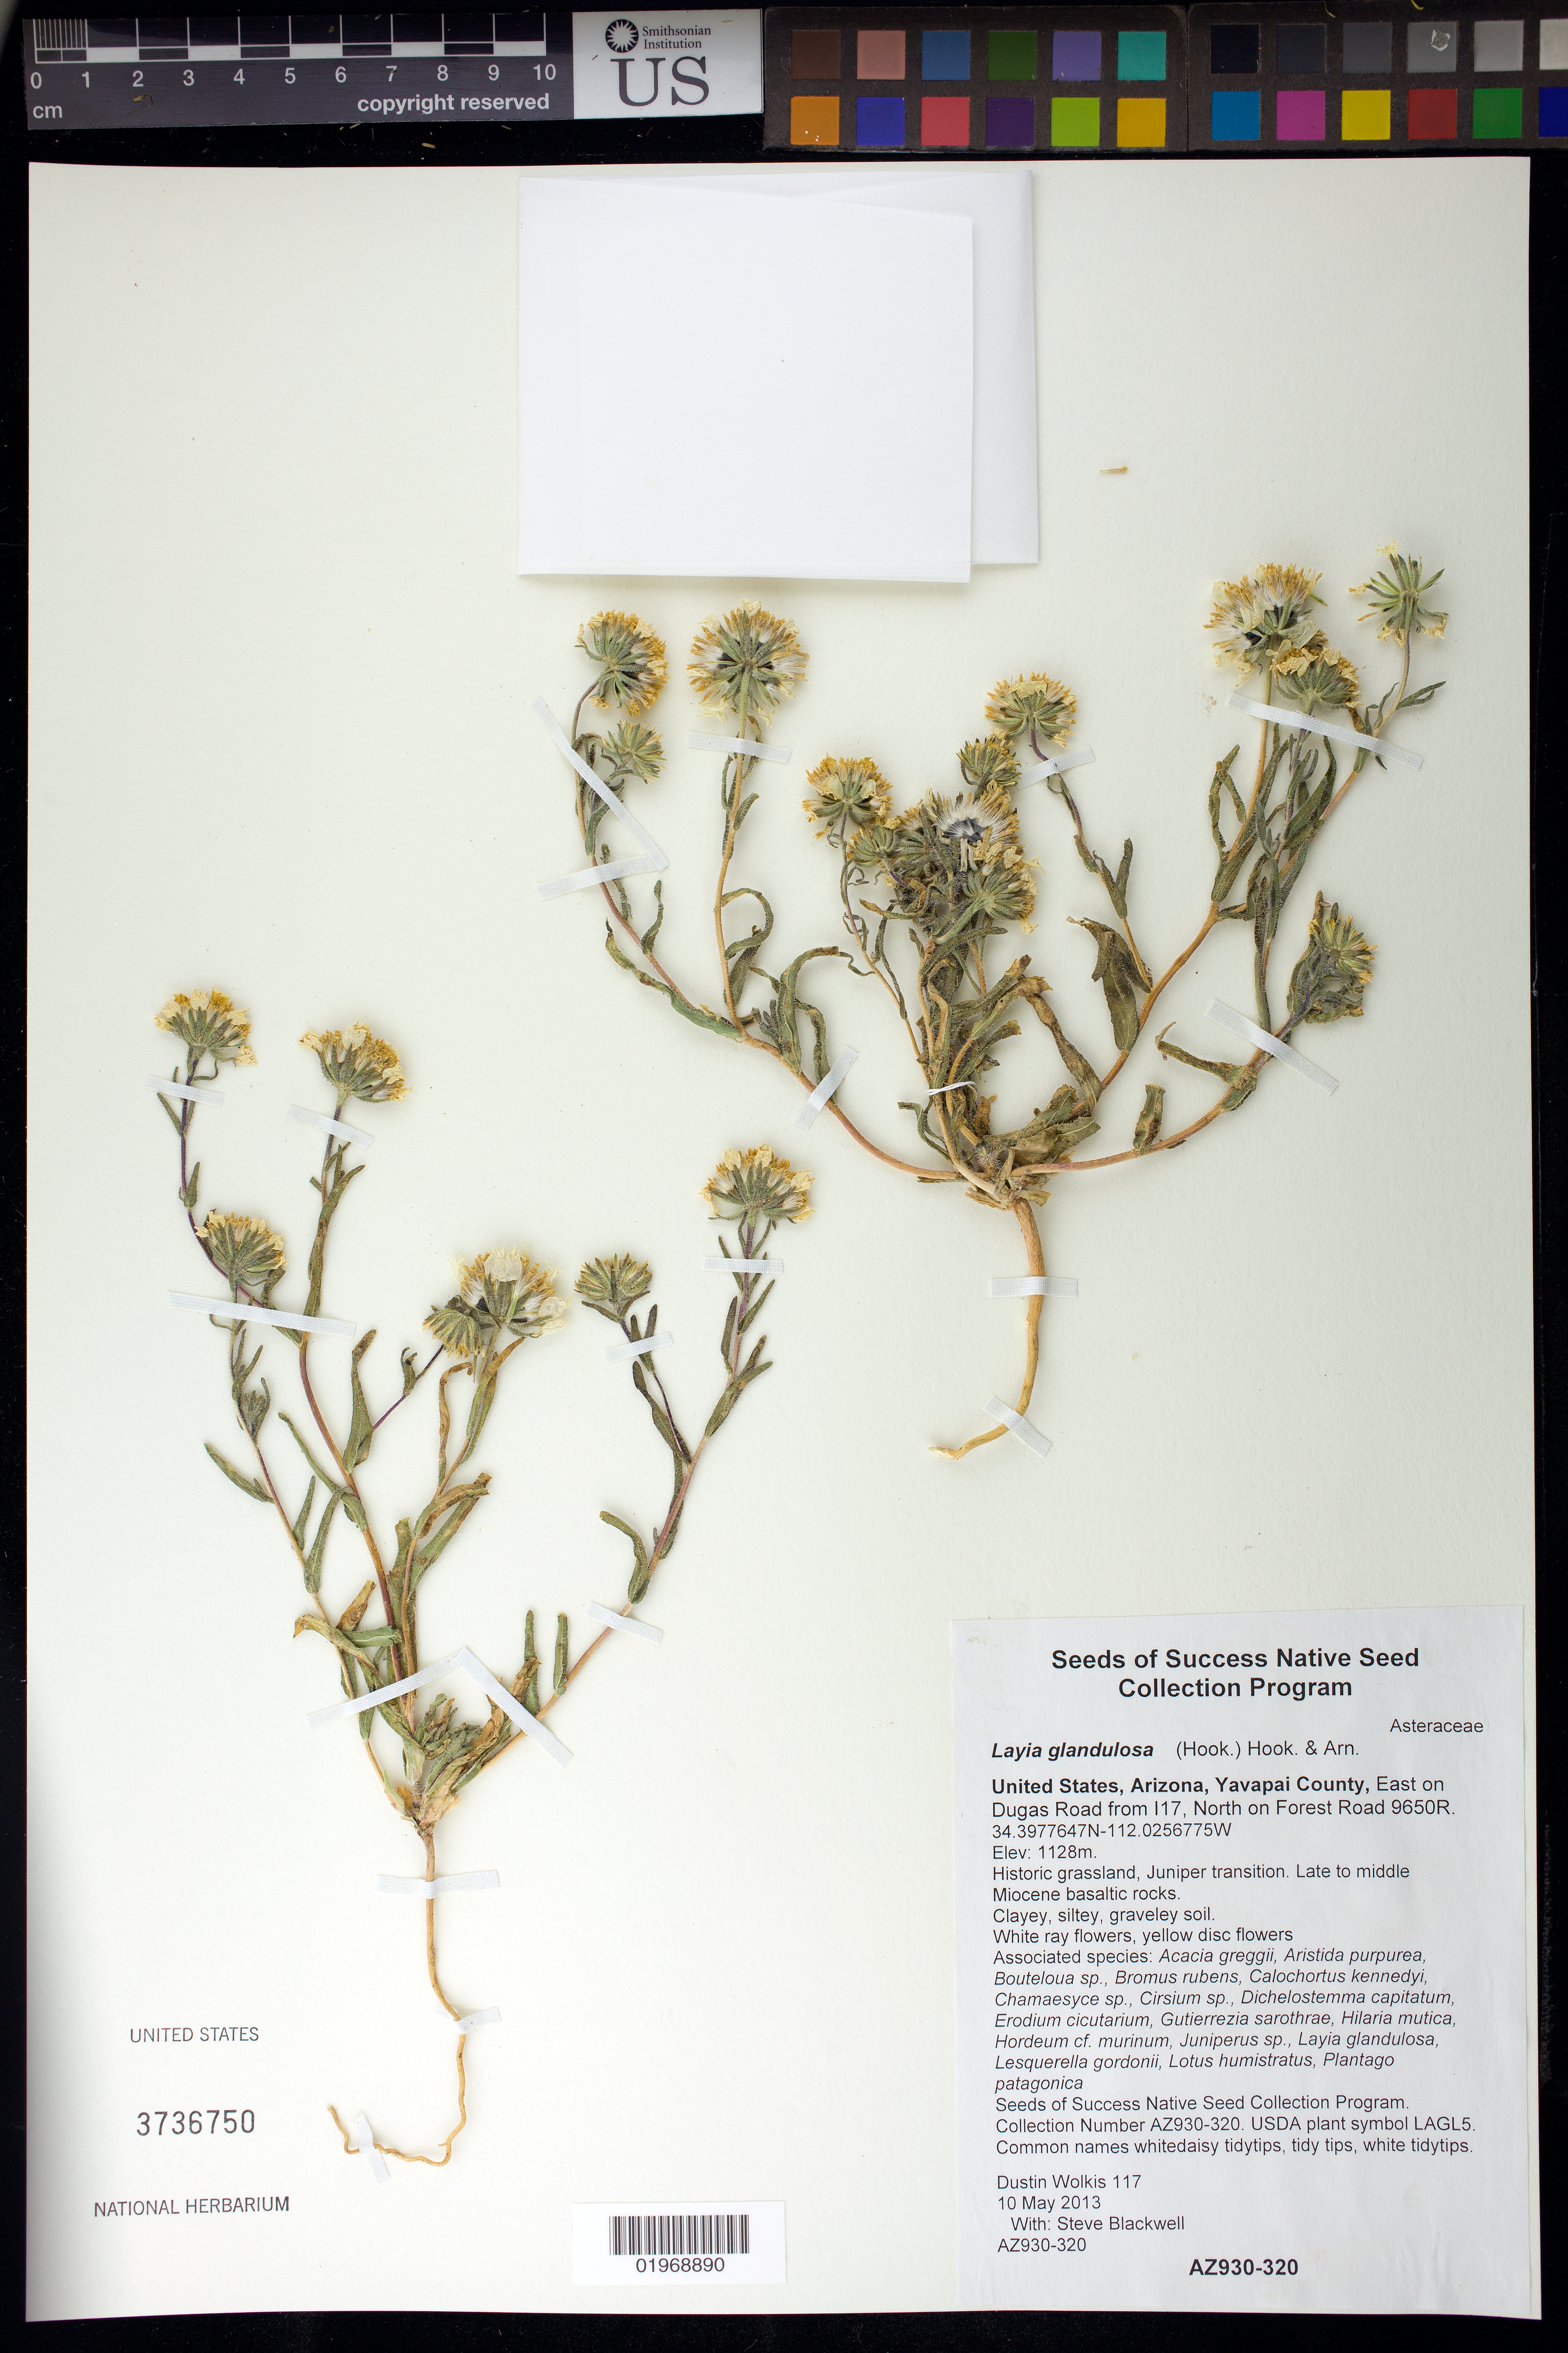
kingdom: Plantae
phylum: Tracheophyta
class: Magnoliopsida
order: Asterales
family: Asteraceae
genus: Layia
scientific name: Layia glandulosa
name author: Hook. & Arn.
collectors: D. Wolkis & S. Blackwell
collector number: AZ930-320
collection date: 2013-05-10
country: United States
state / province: Arizona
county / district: Yavapai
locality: E on Douglas Rd from I17, N on Forest Rd 9650R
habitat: Historic grassland, Juniper transition. Late to middle Miocene basaltic rocks. Clayey, siltey, graveley soil.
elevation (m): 1128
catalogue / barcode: US 3736750